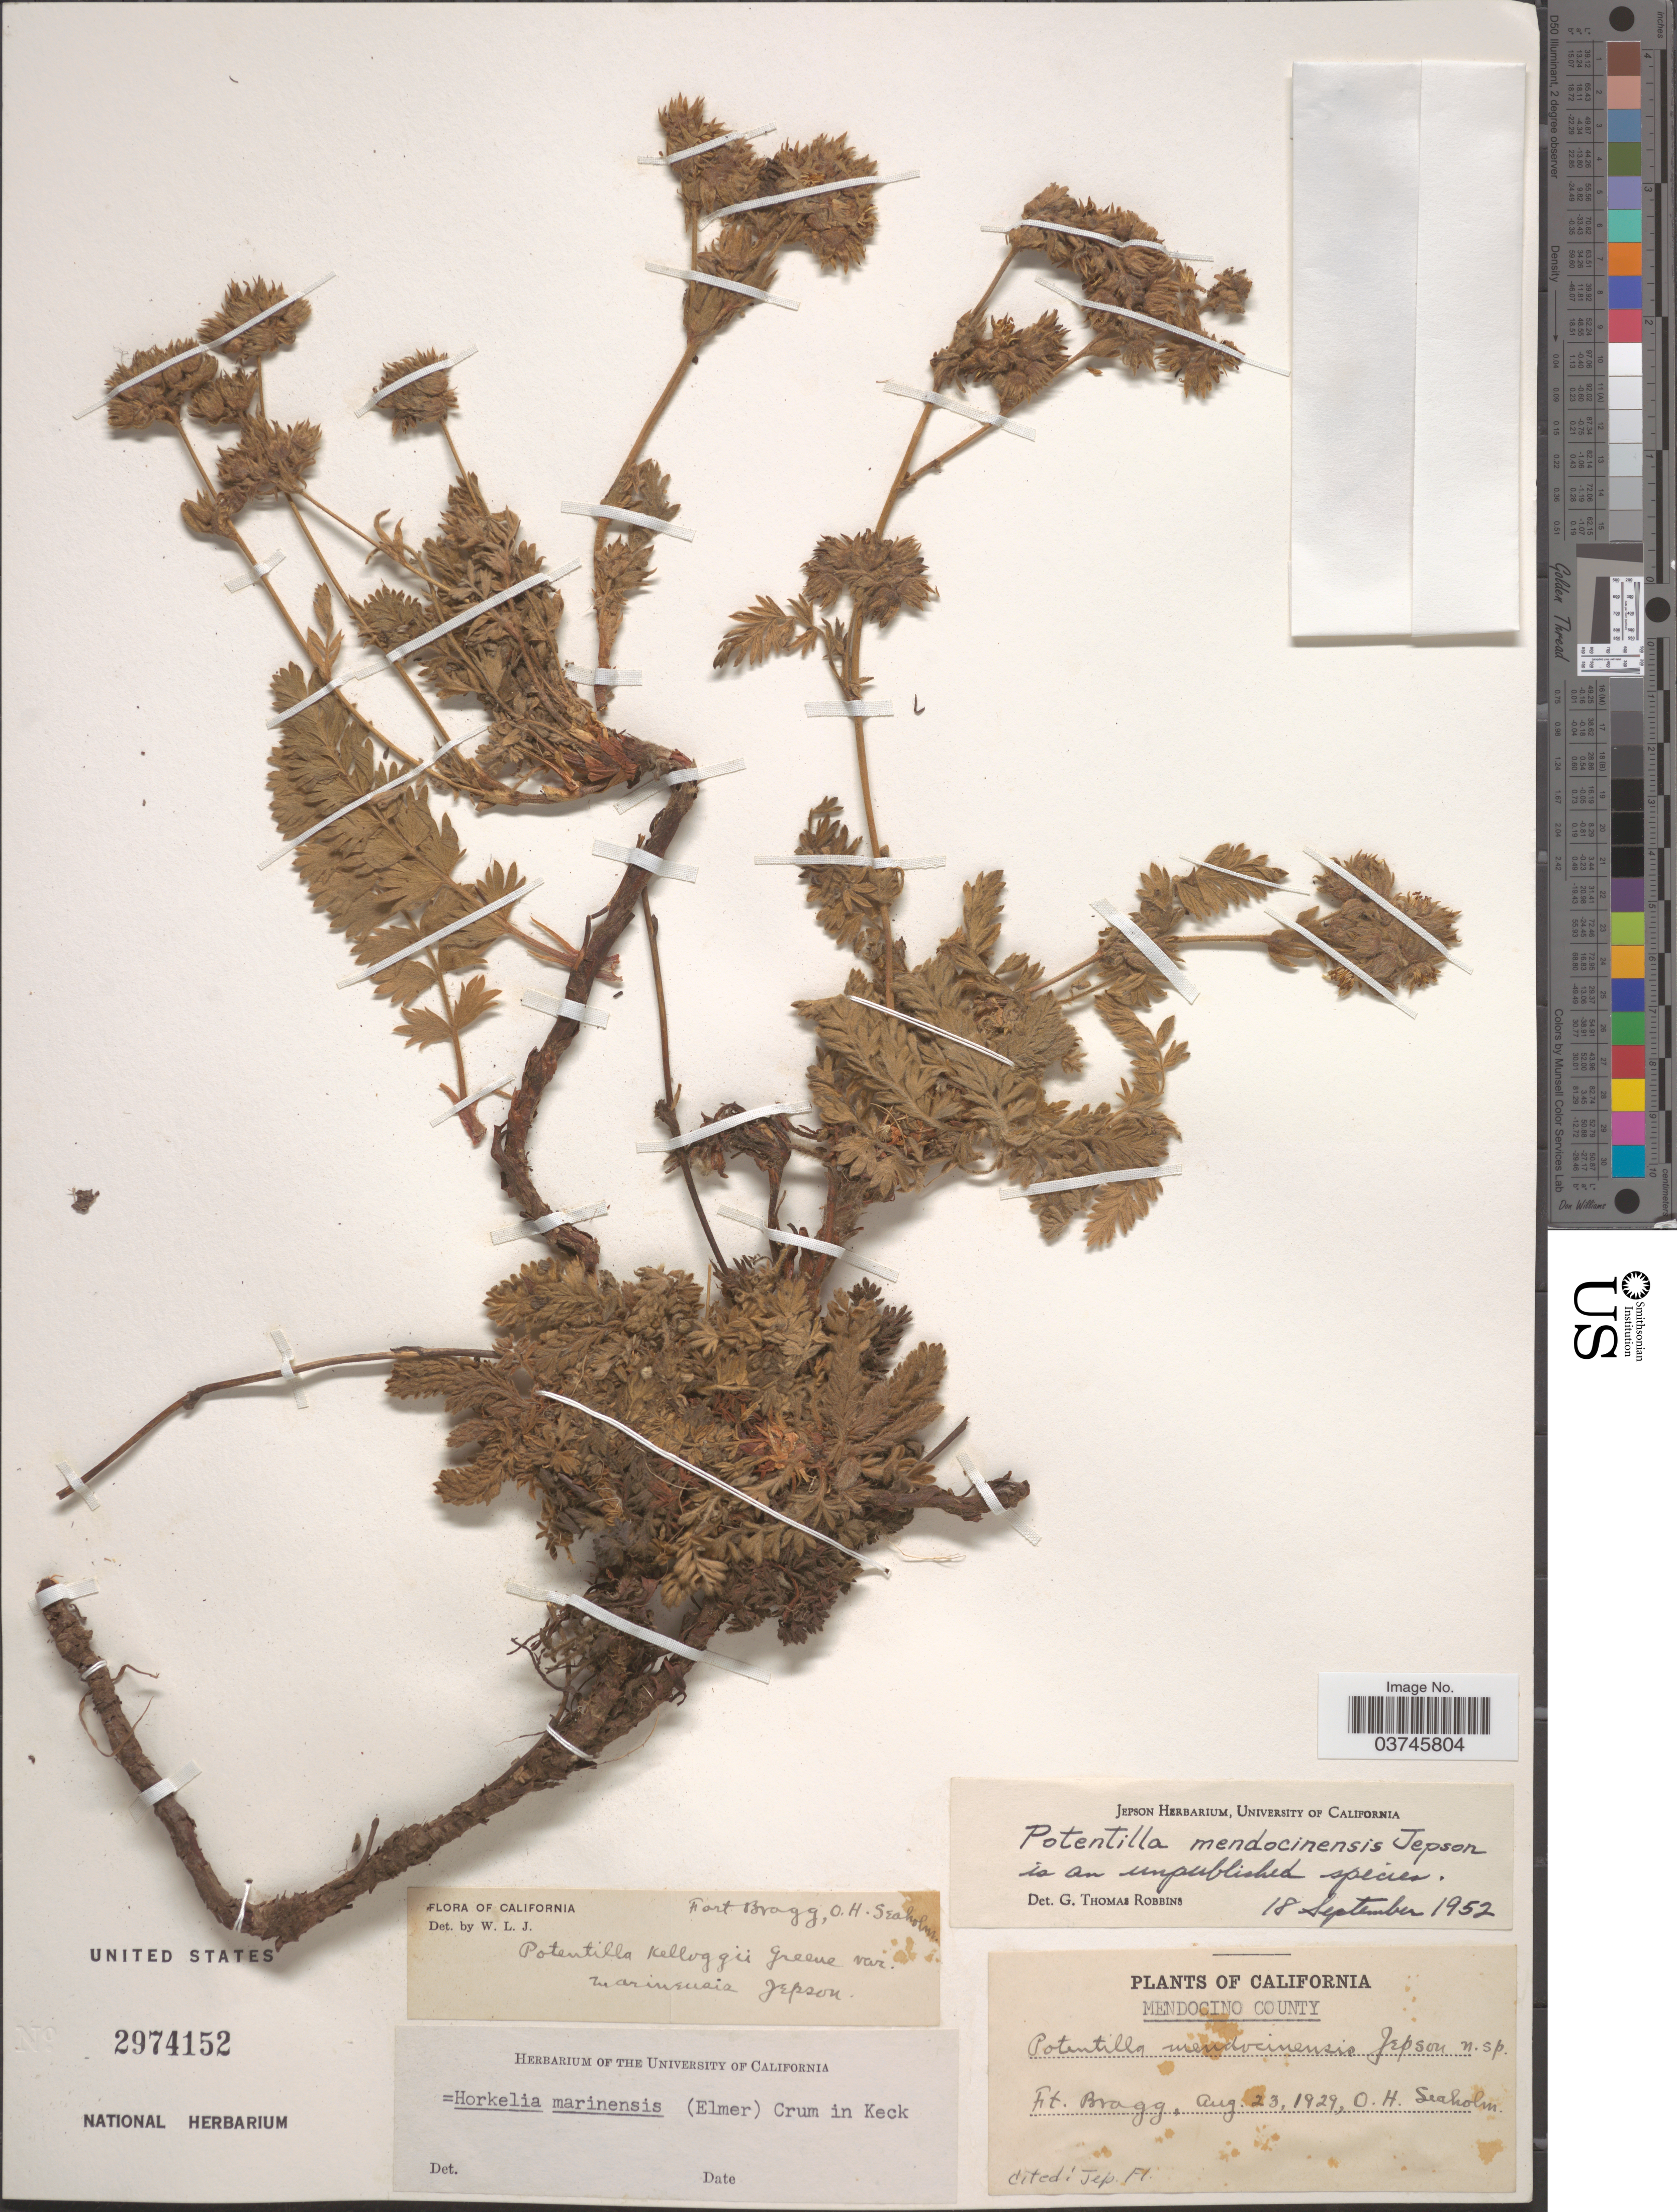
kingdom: Plantae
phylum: Tracheophyta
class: Magnoliopsida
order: Rosales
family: Rosaceae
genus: Potentilla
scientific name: Potentilla marinensis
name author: (Elmer) J.T. Howell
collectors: O. Seaholm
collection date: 1929-08-23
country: United States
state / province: California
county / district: Mendocino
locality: Mendocino County. Ft. Bragg.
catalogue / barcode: US 2974152